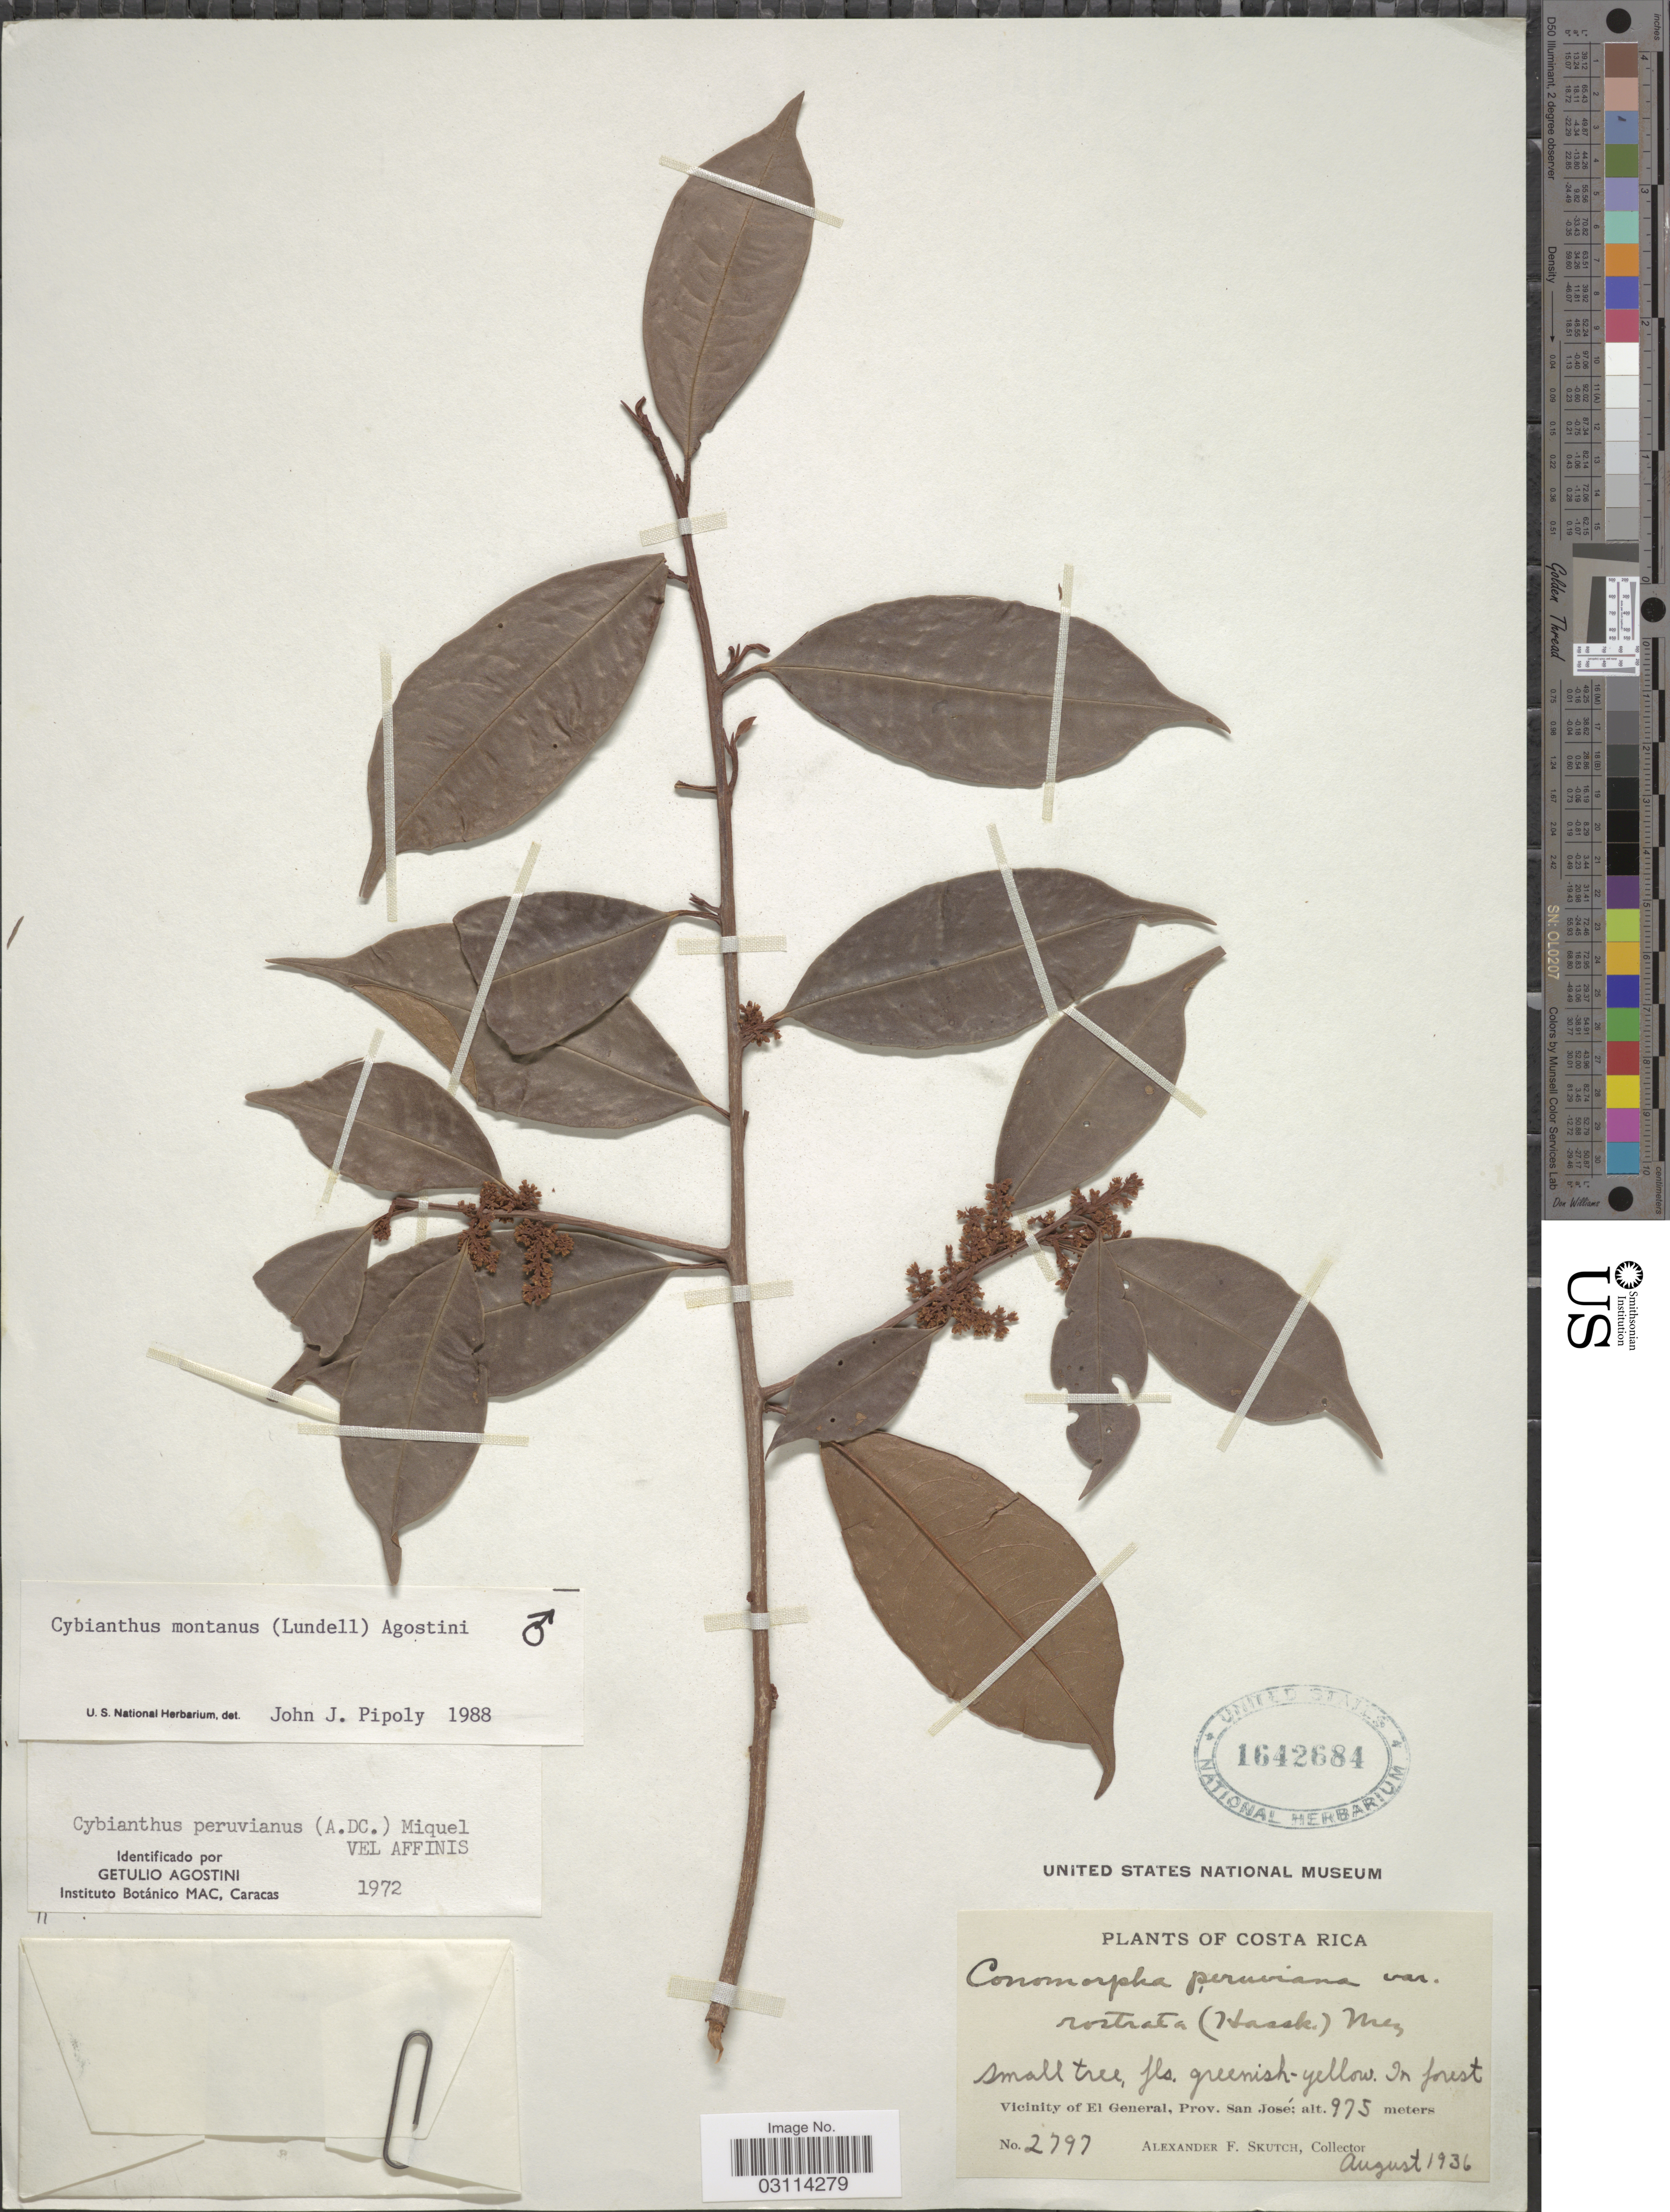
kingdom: Plantae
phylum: Tracheophyta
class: Magnoliopsida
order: Ericales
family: Primulaceae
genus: Cybianthus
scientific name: Cybianthus montanus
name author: (Lundell) G. Agostini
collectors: A. F. Skutch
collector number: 2797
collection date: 1936-08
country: Costa Rica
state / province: San José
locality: Vicinity of El General, Prov. San José.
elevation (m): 975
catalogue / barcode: US 1642684